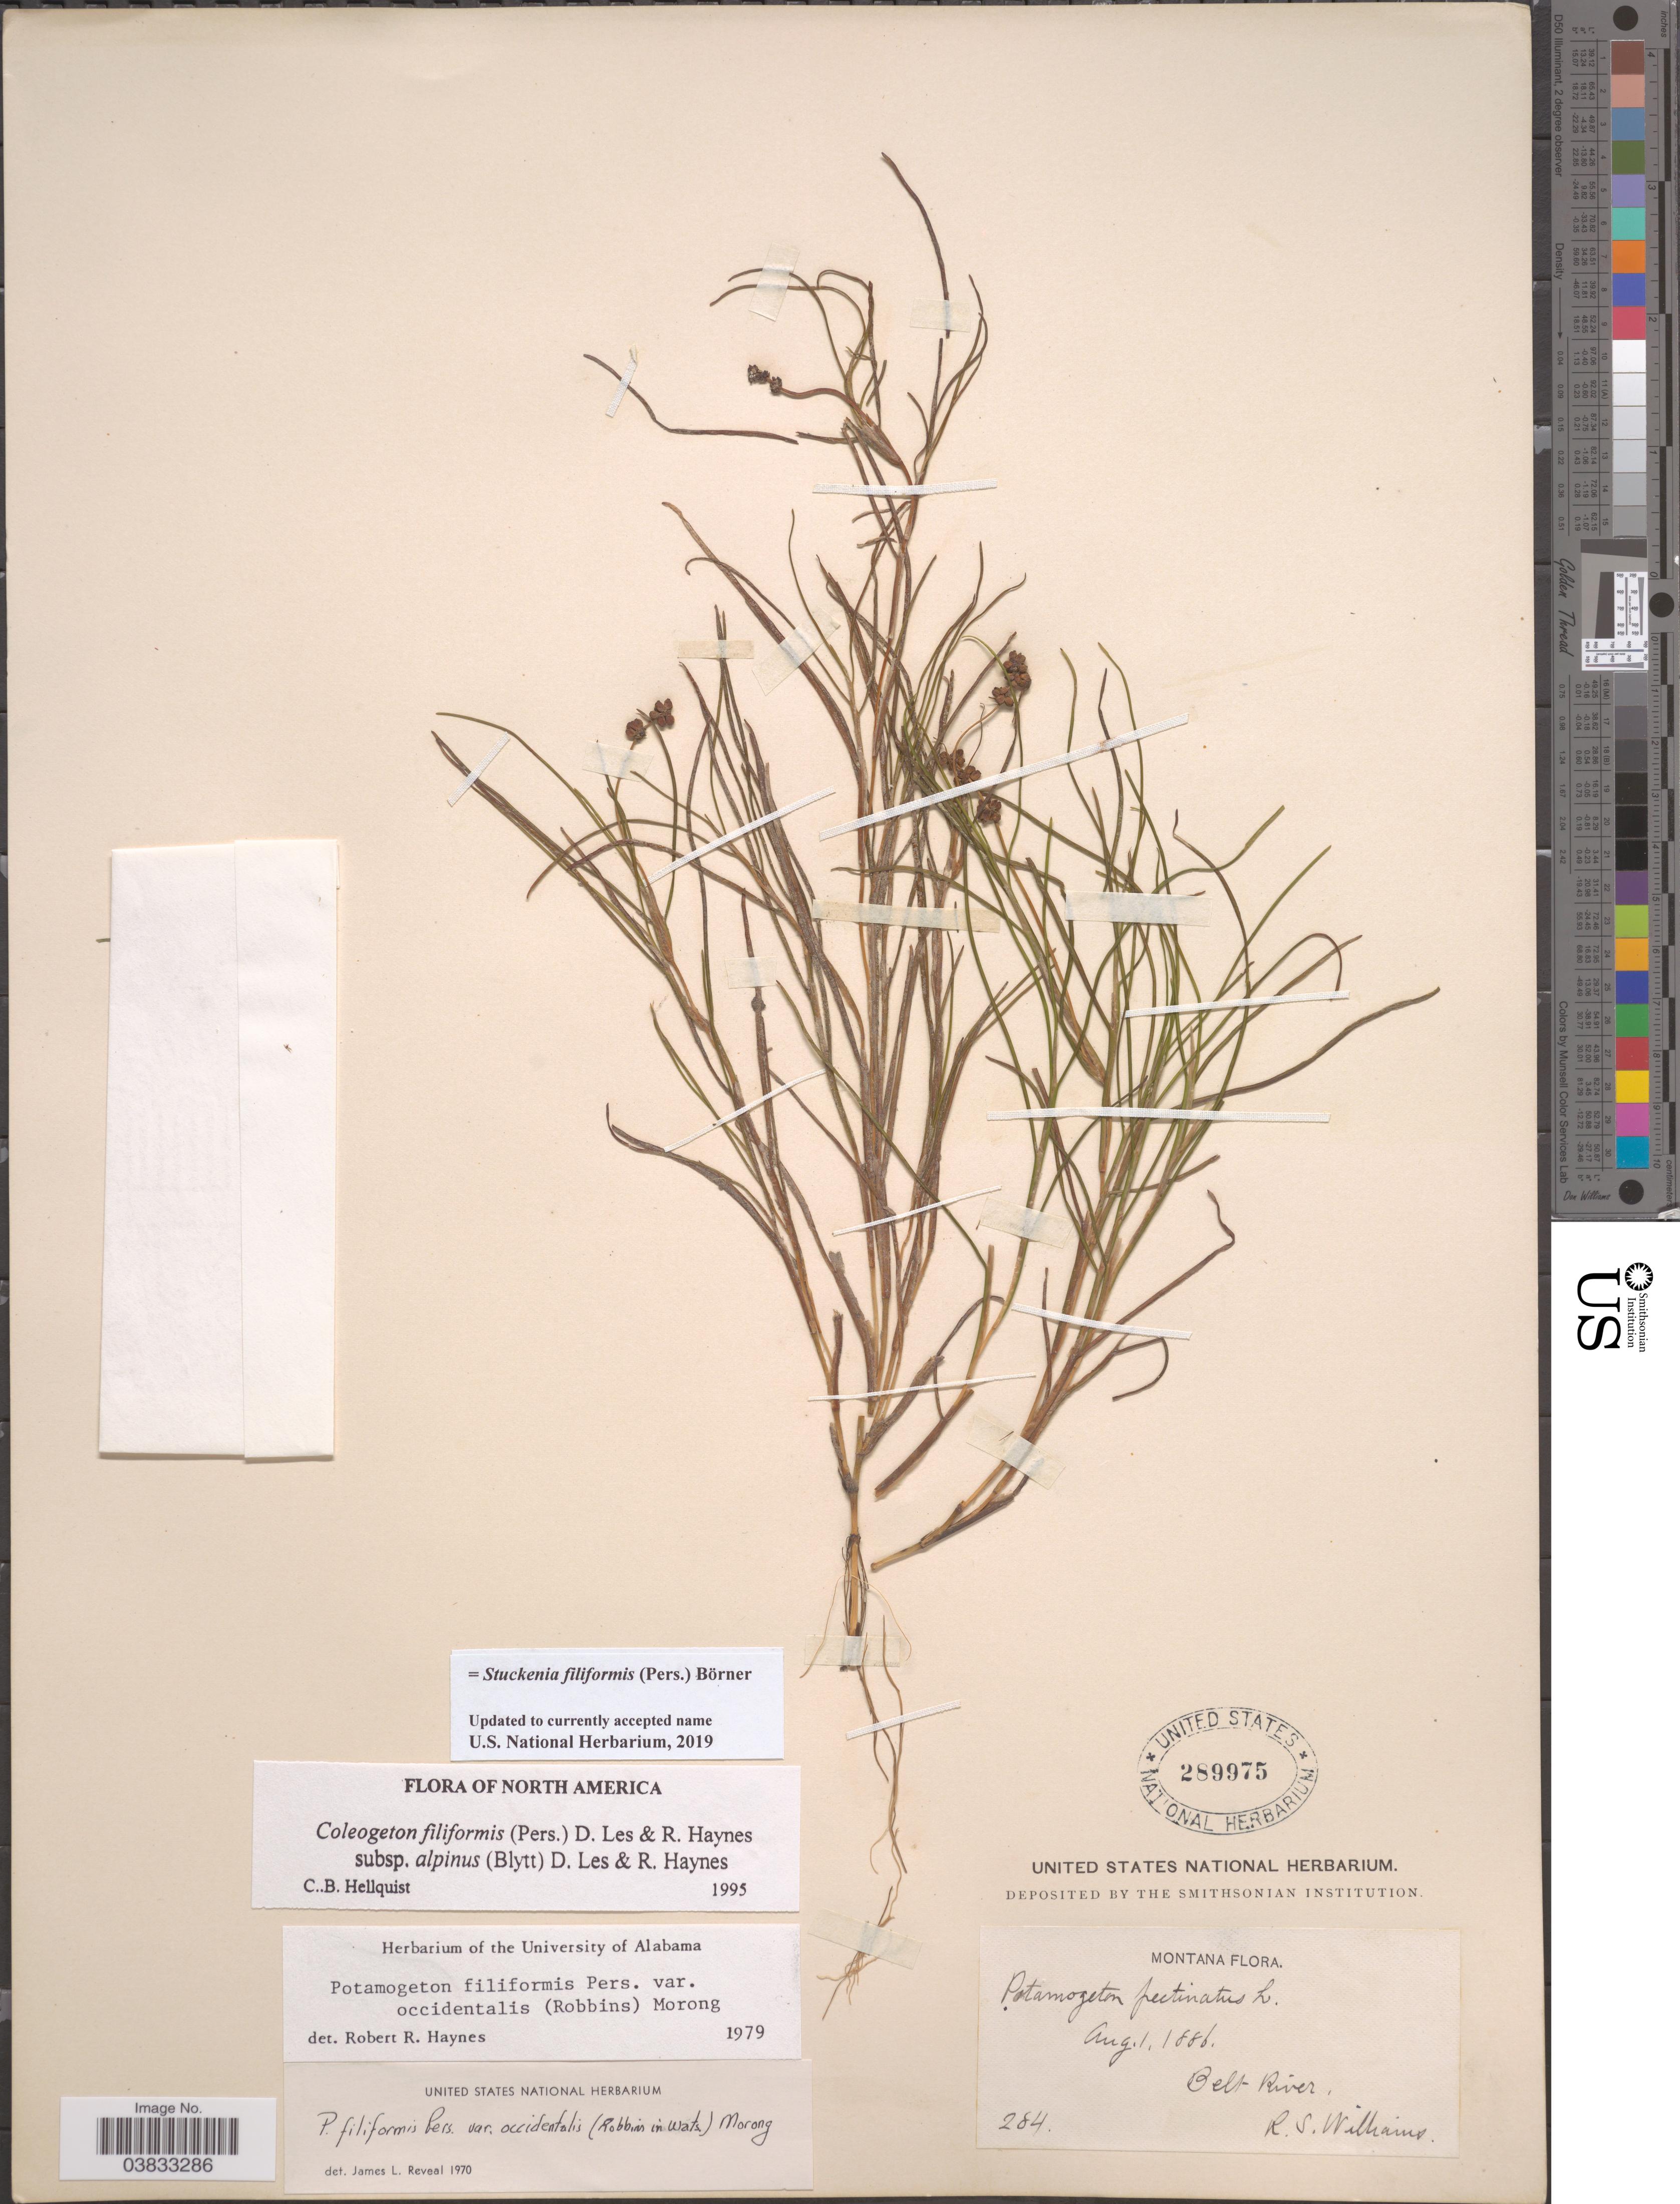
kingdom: Plantae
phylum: Tracheophyta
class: Liliopsida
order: Alismatales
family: Potamogetonaceae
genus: Stuckenia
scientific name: Stuckenia filiformis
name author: (Pers.) Börner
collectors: R. S. Williams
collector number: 284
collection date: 1886-08-01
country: United States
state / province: Montana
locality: Belt River.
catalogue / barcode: US 289975